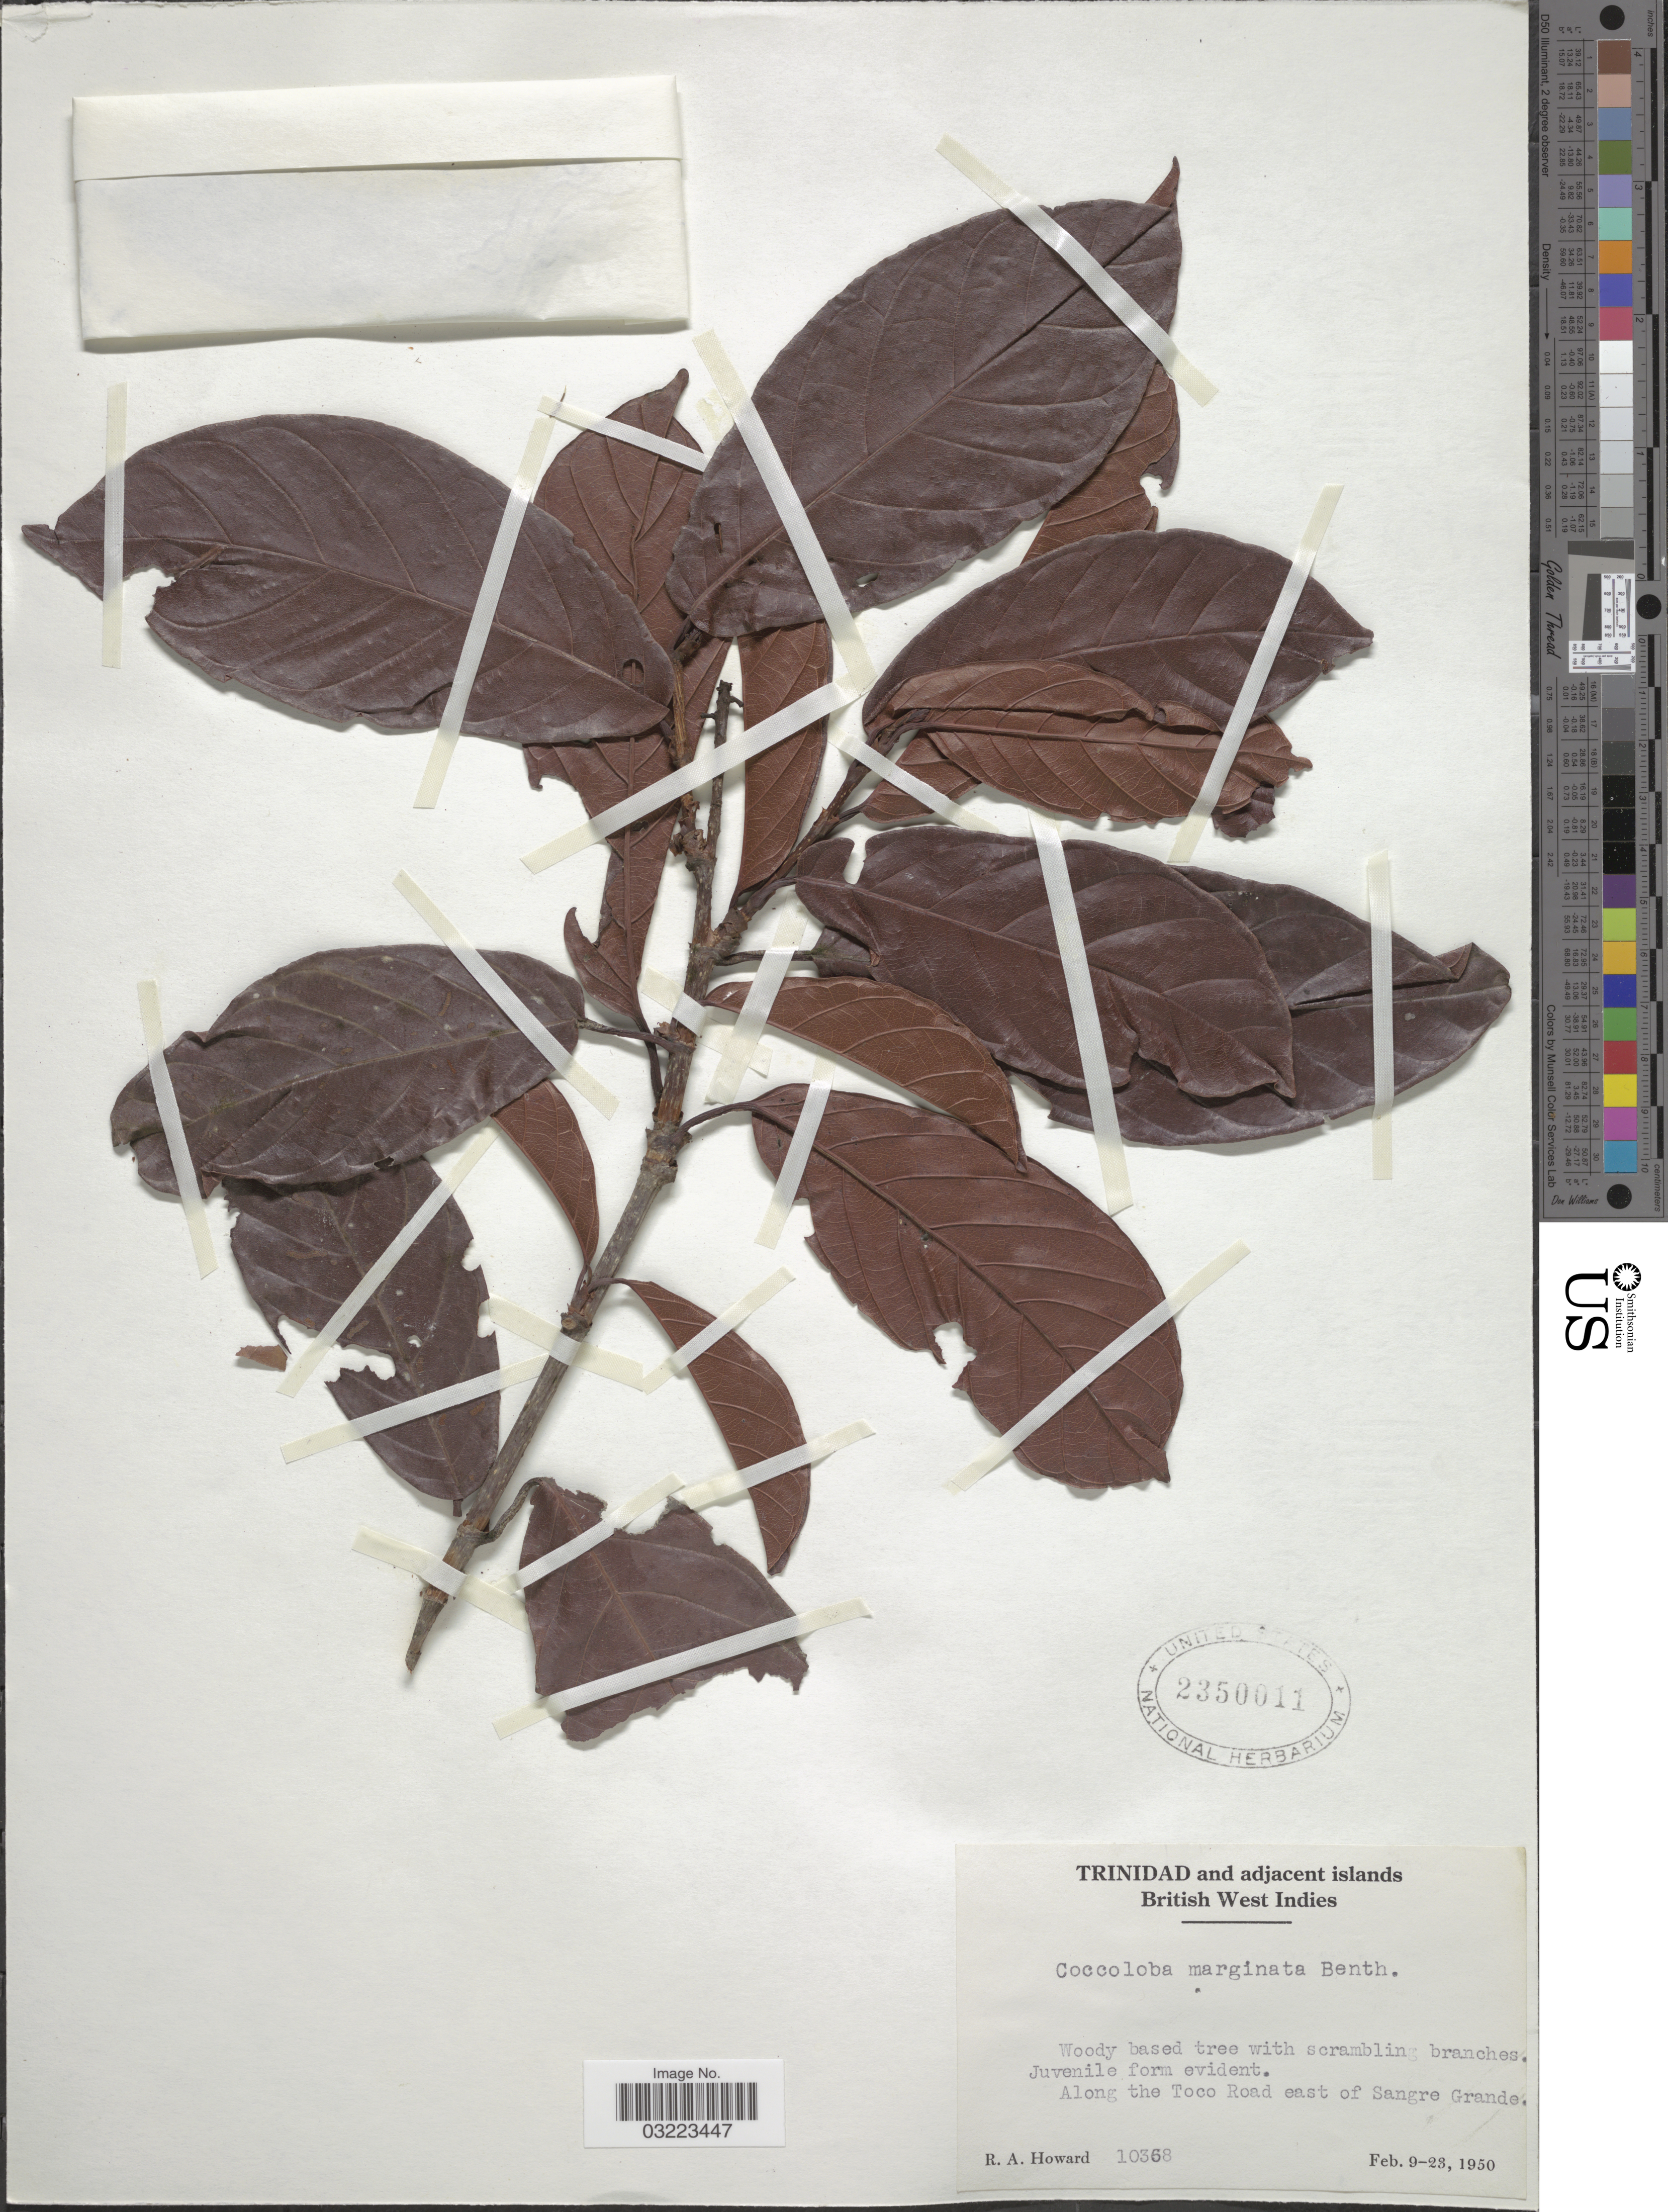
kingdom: Plantae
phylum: Tracheophyta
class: Magnoliopsida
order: Caryophyllales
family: Polygonaceae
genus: Coccoloba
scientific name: Coccoloba marginata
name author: Benth.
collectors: R. A. Howard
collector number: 10368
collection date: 1950-02-09/1950-02-23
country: Trinidad and Tobago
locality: Trinidad and adjacents islands, British West Indies, Along the Toco Road east of Sangre Grande.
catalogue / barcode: US 2350011